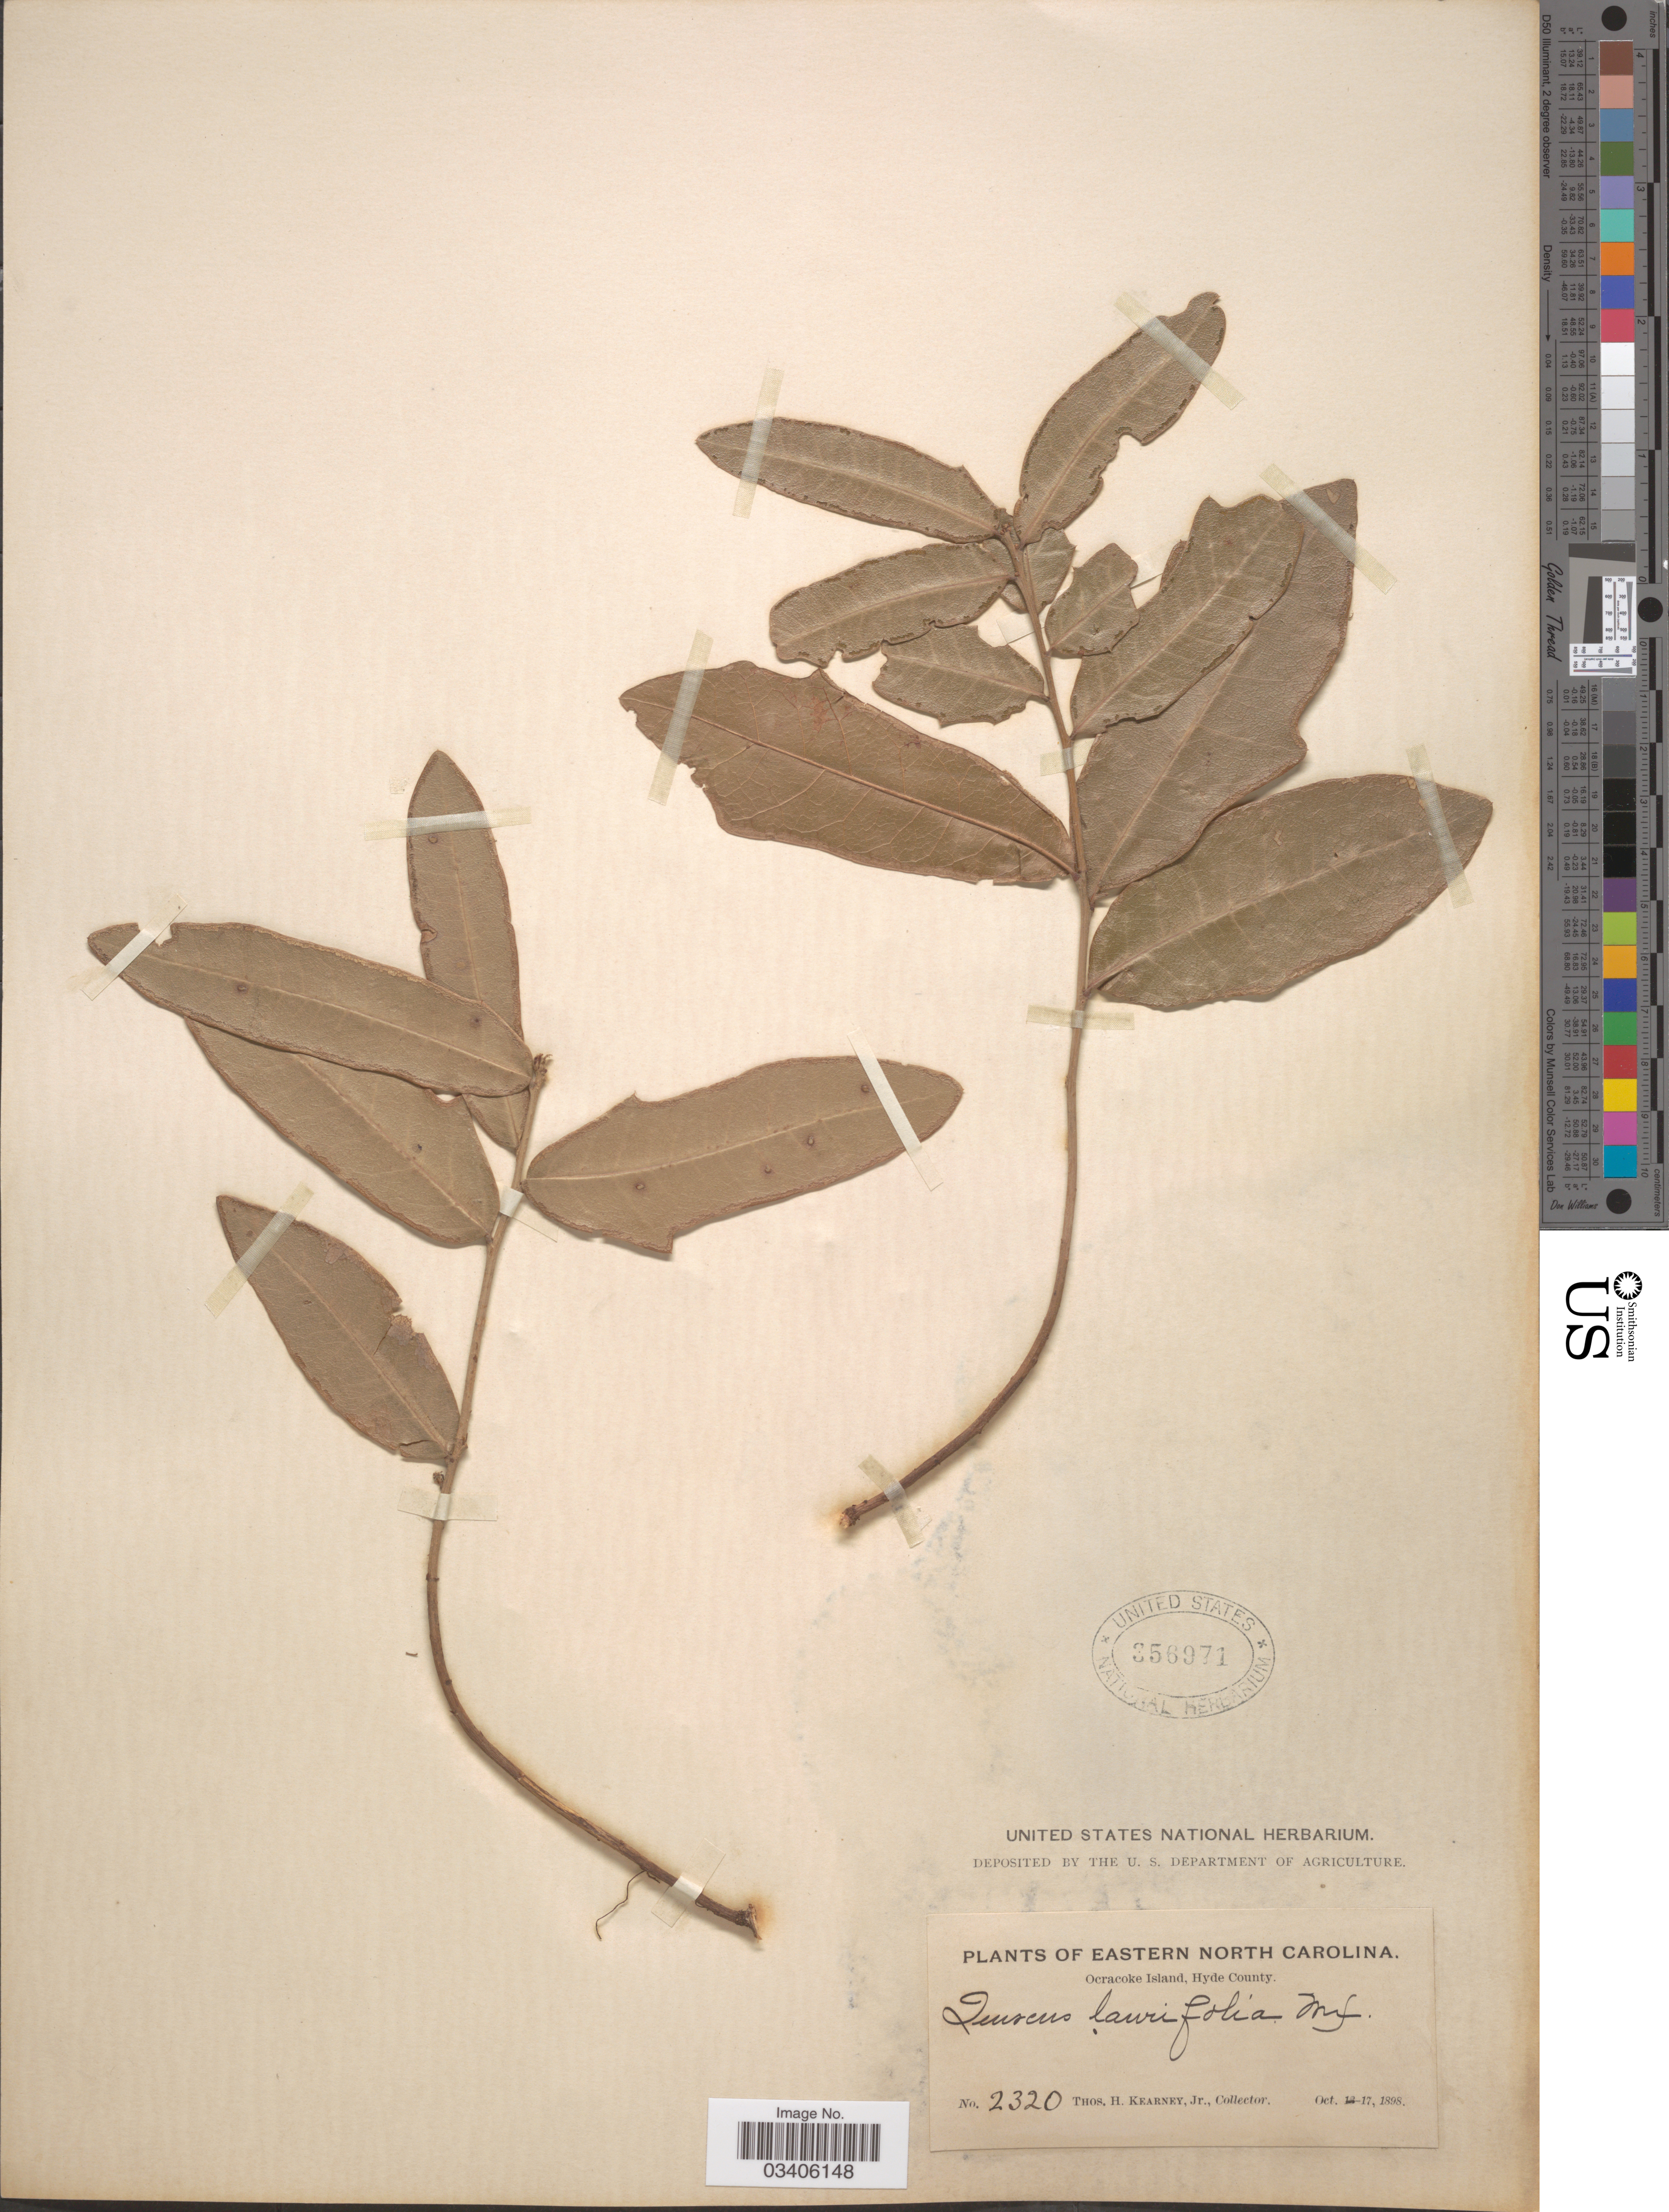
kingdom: Plantae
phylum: Tracheophyta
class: Magnoliopsida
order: Fagales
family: Fagaceae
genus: Quercus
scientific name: Quercus laurifolia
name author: Michx.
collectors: T. H. Kearney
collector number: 2320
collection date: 1898-10-17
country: United States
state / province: North Carolina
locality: Eastern North Carolina. Ocracoke Island, Hyde County.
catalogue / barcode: US 356971